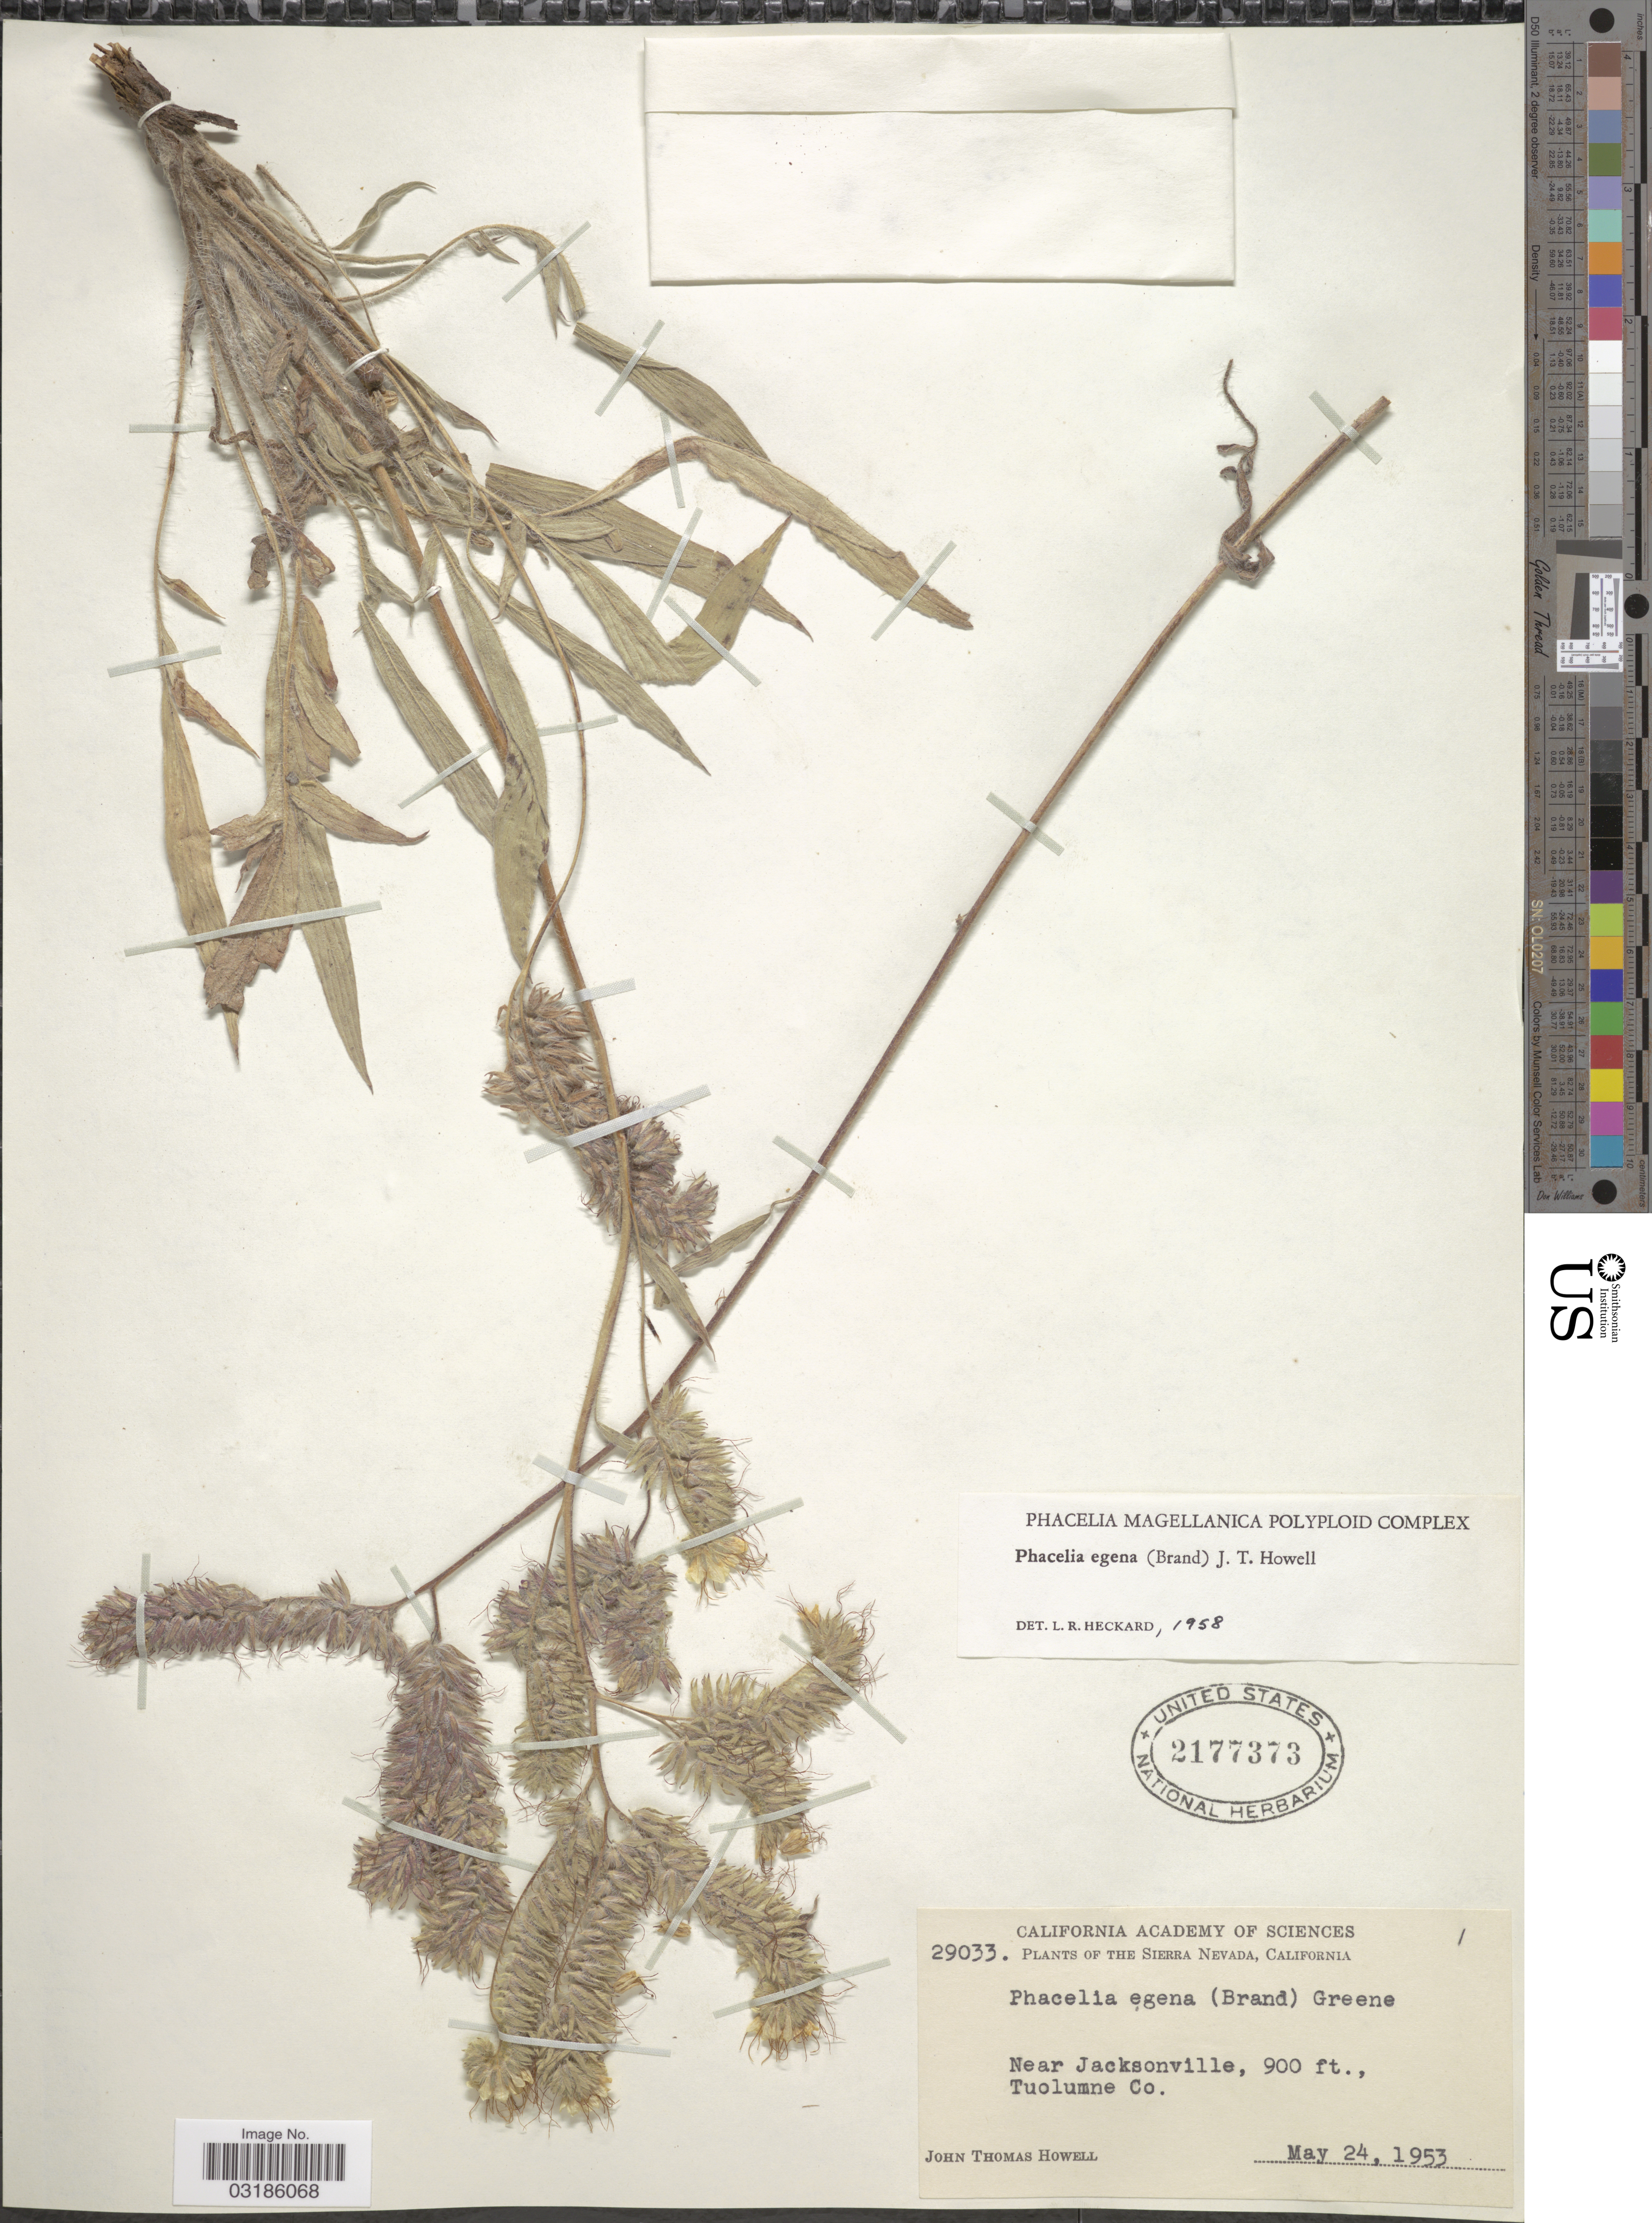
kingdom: Plantae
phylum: Tracheophyta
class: Magnoliopsida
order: Boraginales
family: Hydrophyllaceae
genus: Phacelia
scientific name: Phacelia egena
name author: (Brand) Howell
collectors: J. T. Howell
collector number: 29033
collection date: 1953-05-24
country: United States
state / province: California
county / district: Tuolumne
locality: Sierra Nevada. Near Jacksonville, Tuolumne Co.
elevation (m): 274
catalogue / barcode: US 2177373